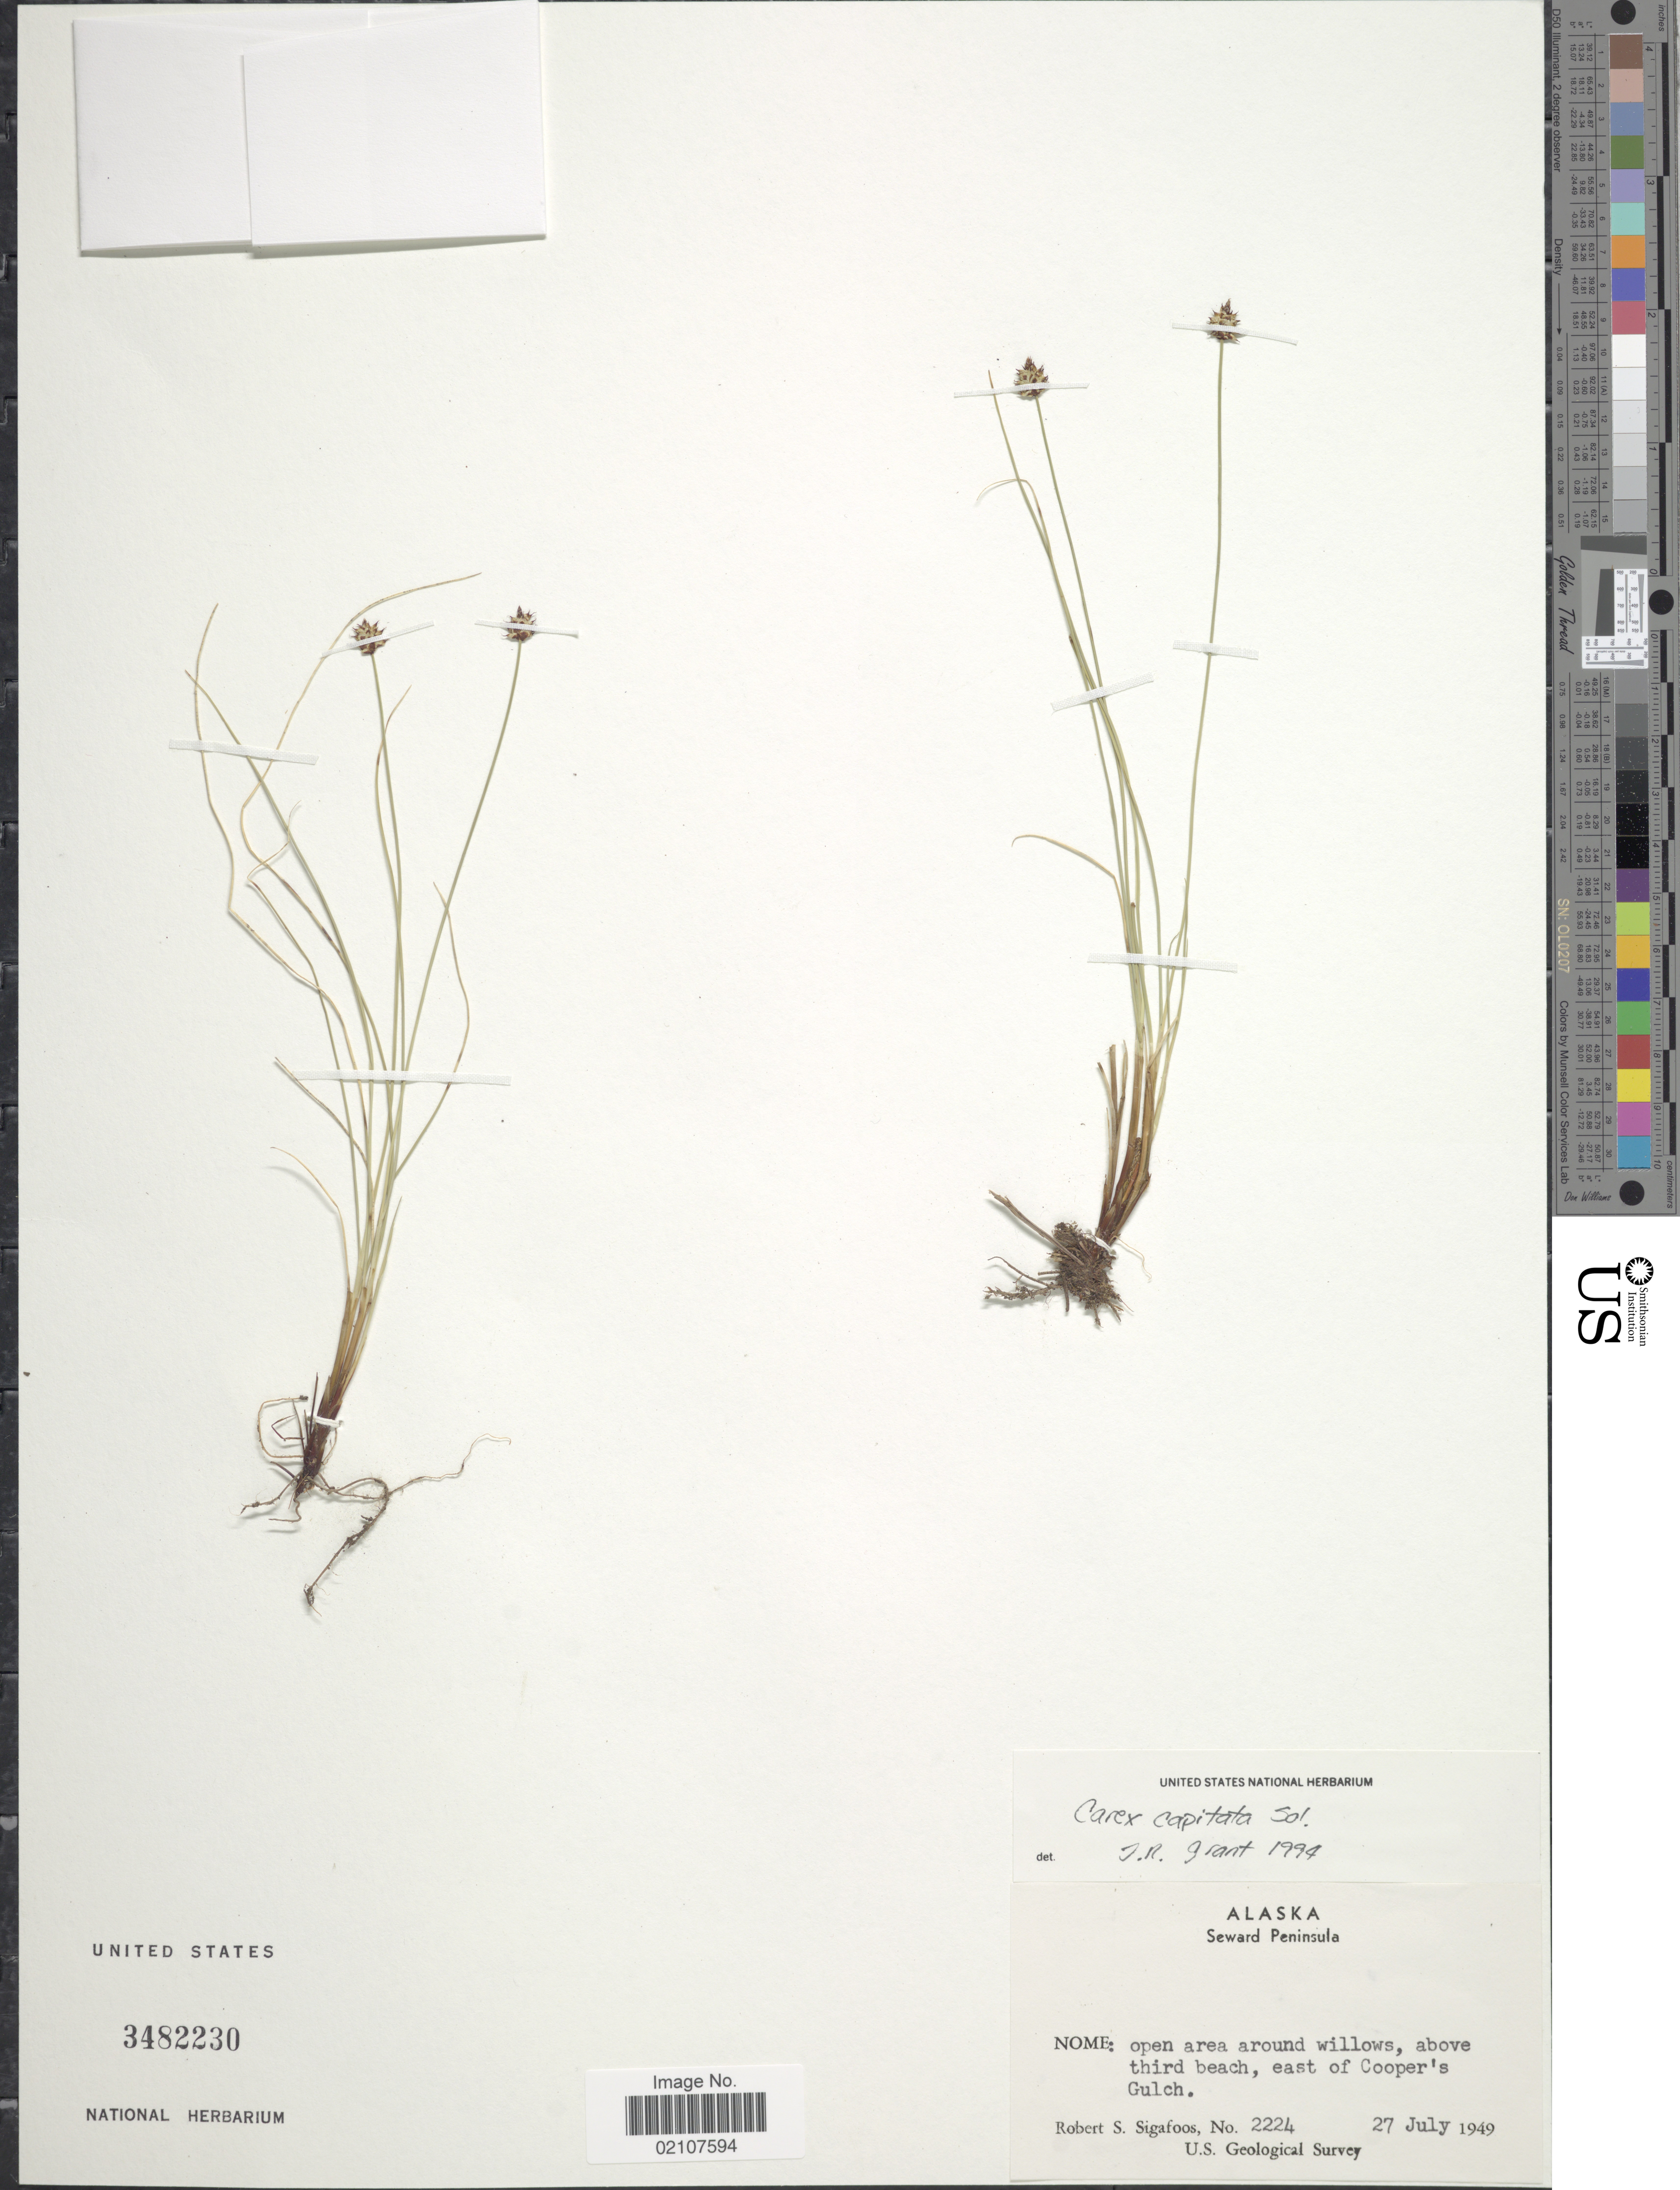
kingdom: Plantae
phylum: Tracheophyta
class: Liliopsida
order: Poales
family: Cyperaceae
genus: Carex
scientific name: Carex capitata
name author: L.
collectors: R. Sigafoos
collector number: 2224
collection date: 1949-07-27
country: United States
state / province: Alaska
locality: Alaska, Seward Peninsula, Above third beach, east of Cooper's Gulch.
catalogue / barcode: US 3482230